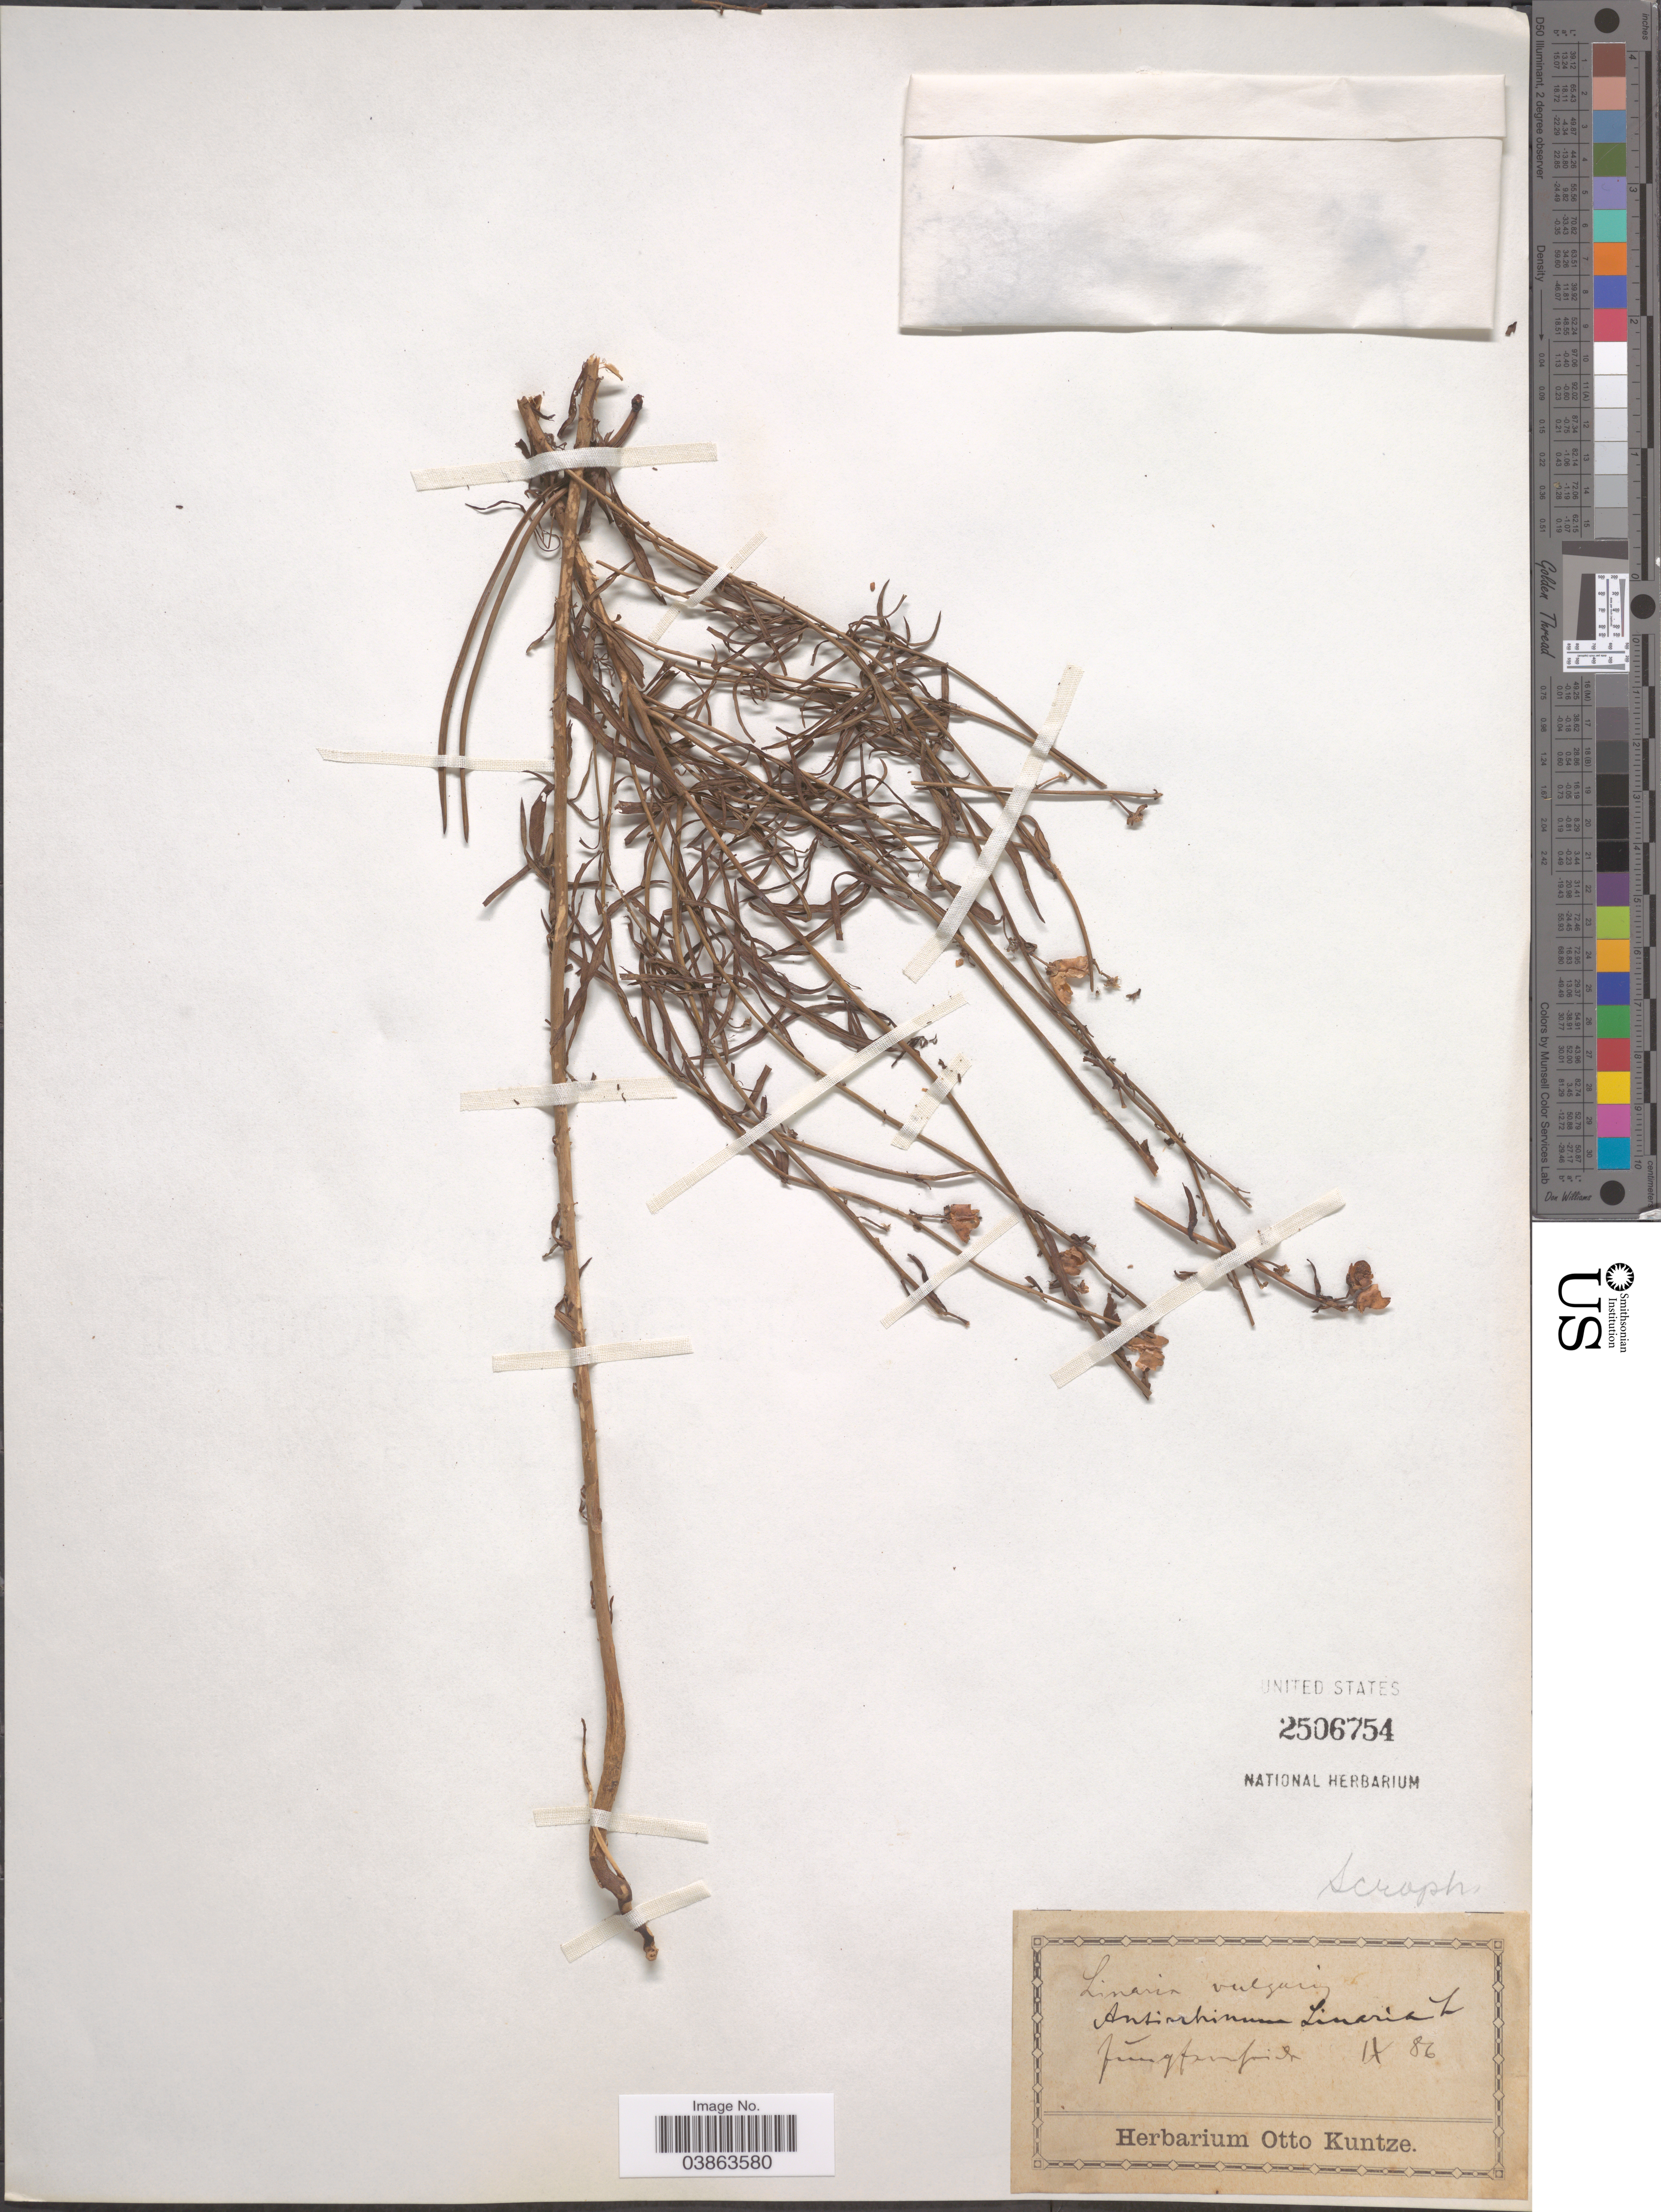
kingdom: Plantae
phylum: Tracheophyta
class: Magnoliopsida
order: Lamiales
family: Plantaginaceae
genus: Linaria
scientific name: Linaria vulgaris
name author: Mill.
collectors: ex herb. Otto Kuntze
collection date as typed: Transcribed d/m/y: /9/86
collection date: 1886-09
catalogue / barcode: US 250754